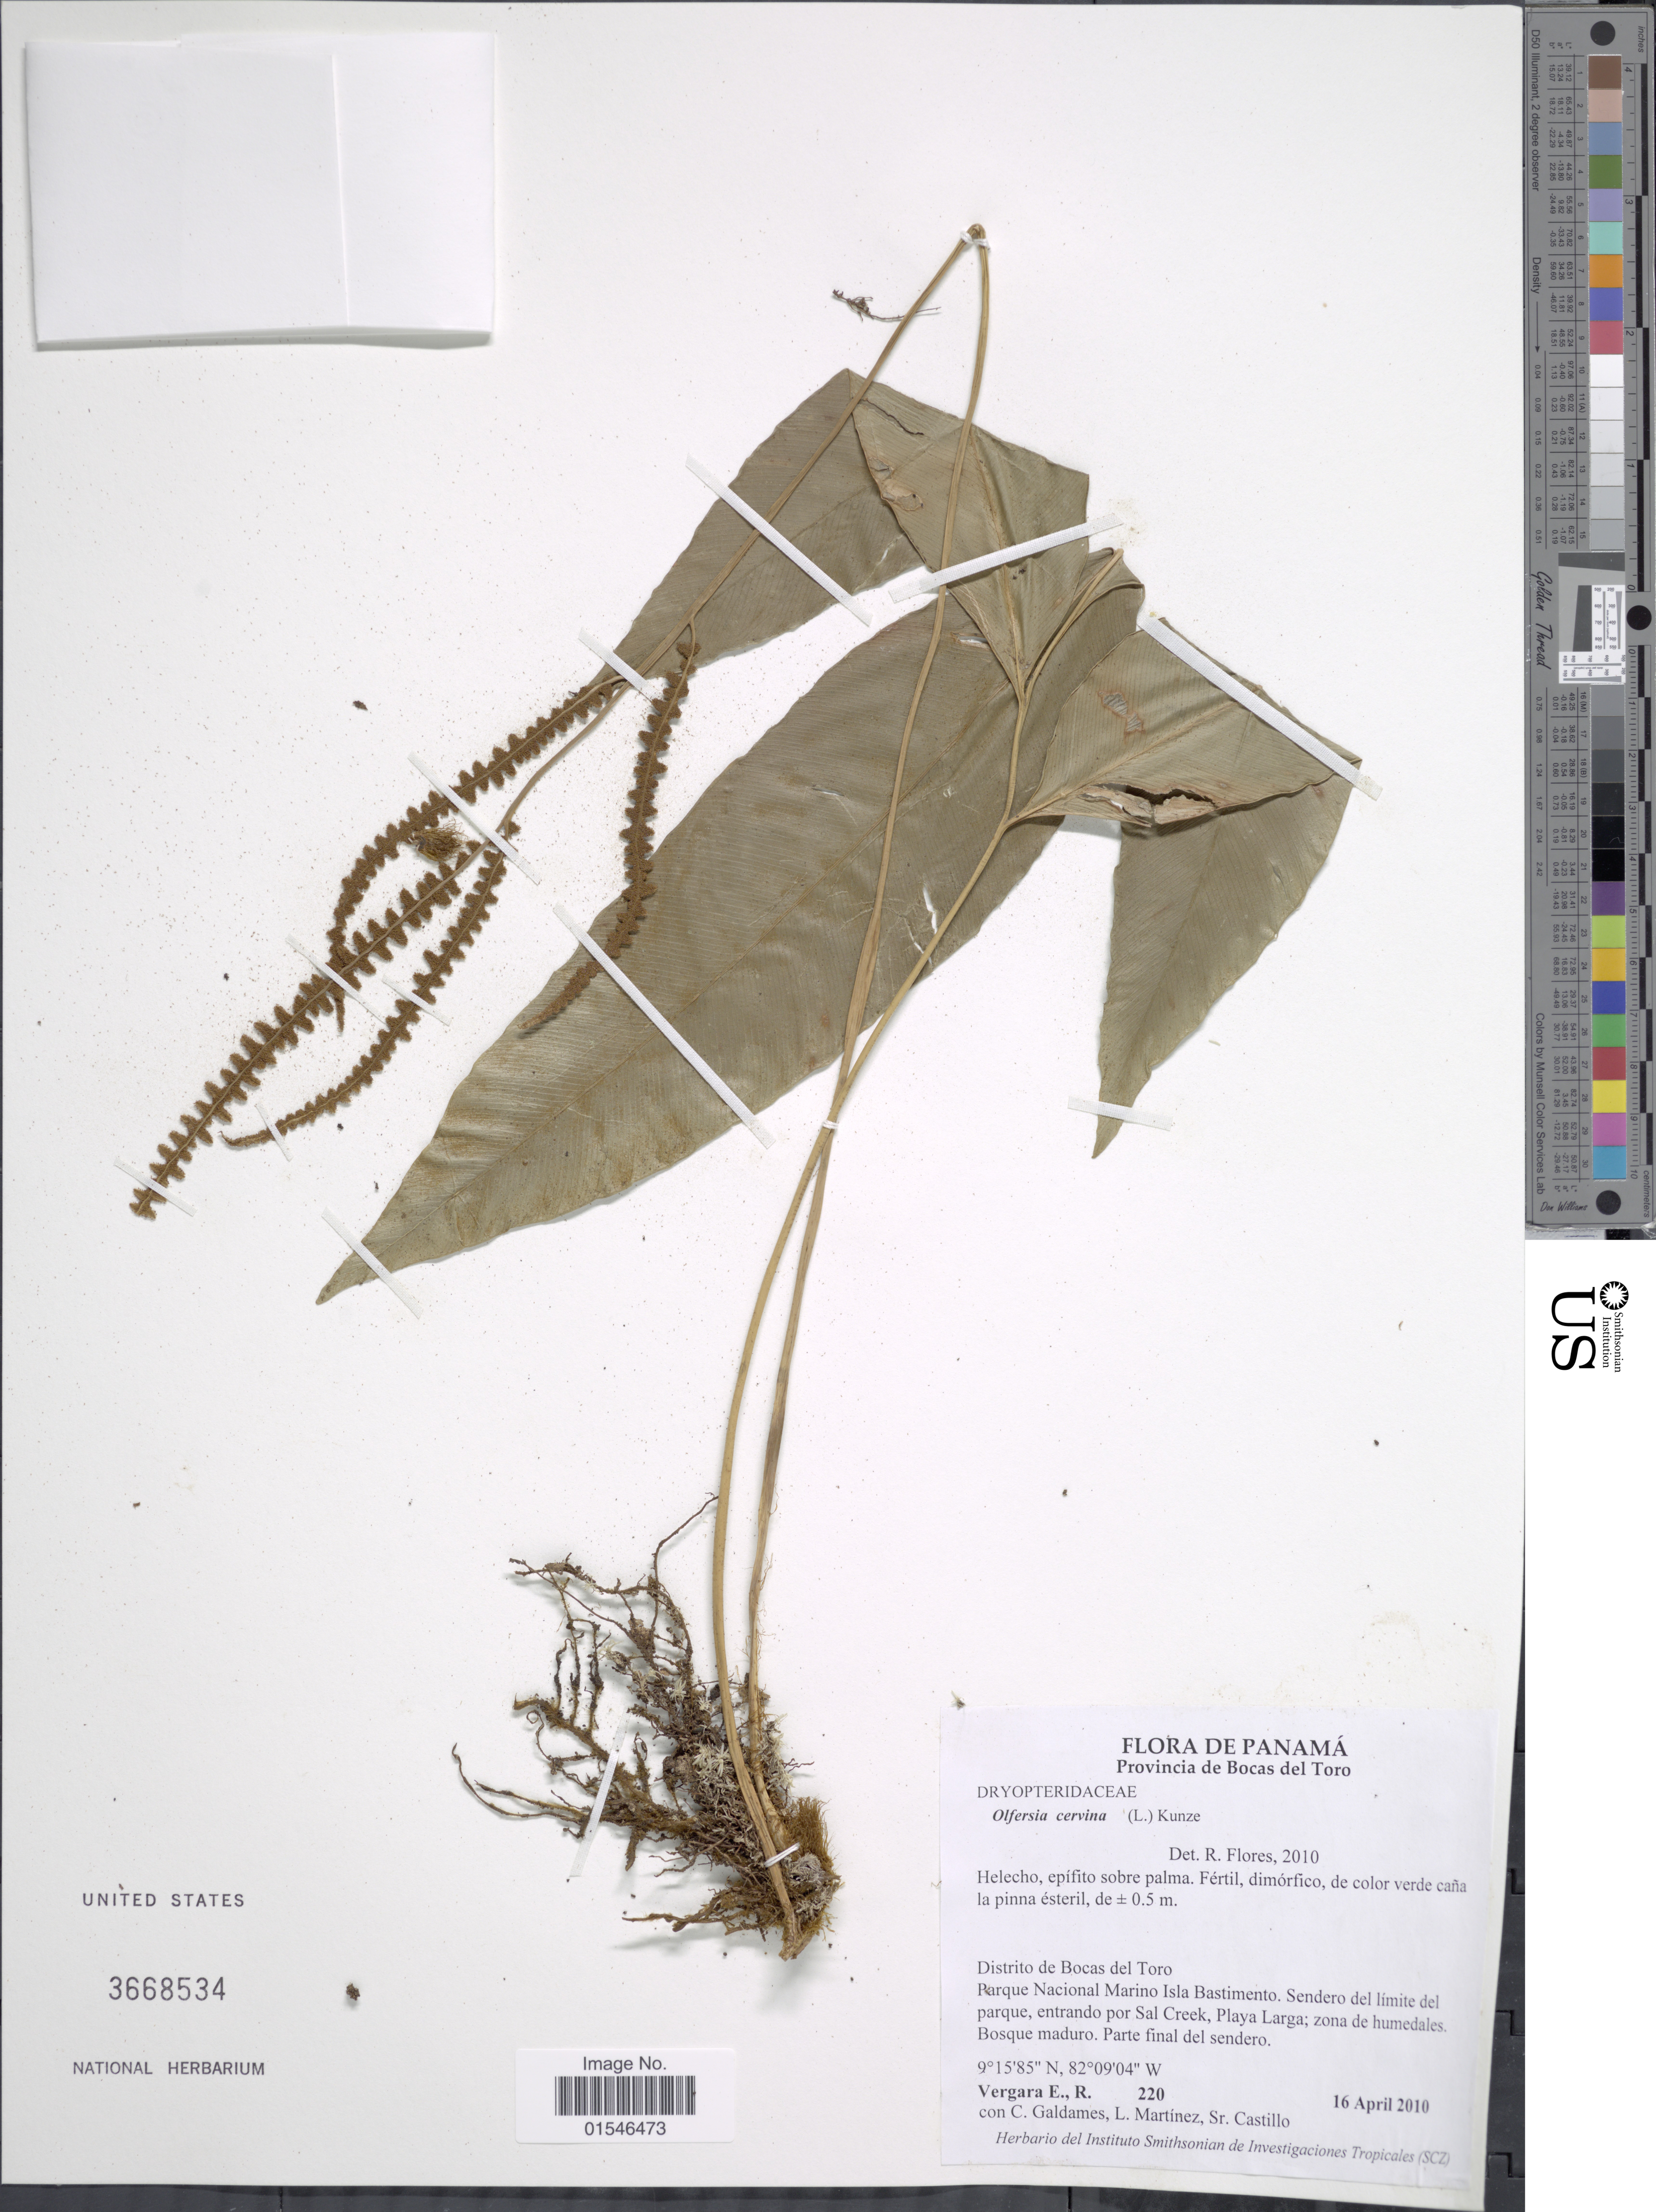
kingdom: Plantae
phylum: Tracheophyta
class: Polypodiopsida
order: Polypodiales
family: Dryopteridaceae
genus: Olfersia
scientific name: Olfersia cervina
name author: (L.) Kunze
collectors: R. Vergara E., C. Galdames, L. Martínez & Castillo, --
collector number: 220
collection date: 2010-04-16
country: Panama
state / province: Bocas del Toro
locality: Distrito del Bocas del Toro. Parque Nacional Marino Isla Bastimento, Sendero del límite del parque, entrando por Sal Creek, Playa Larga; zona de humedales. Bosque maduro. Parte final del sendero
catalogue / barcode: US 3668534